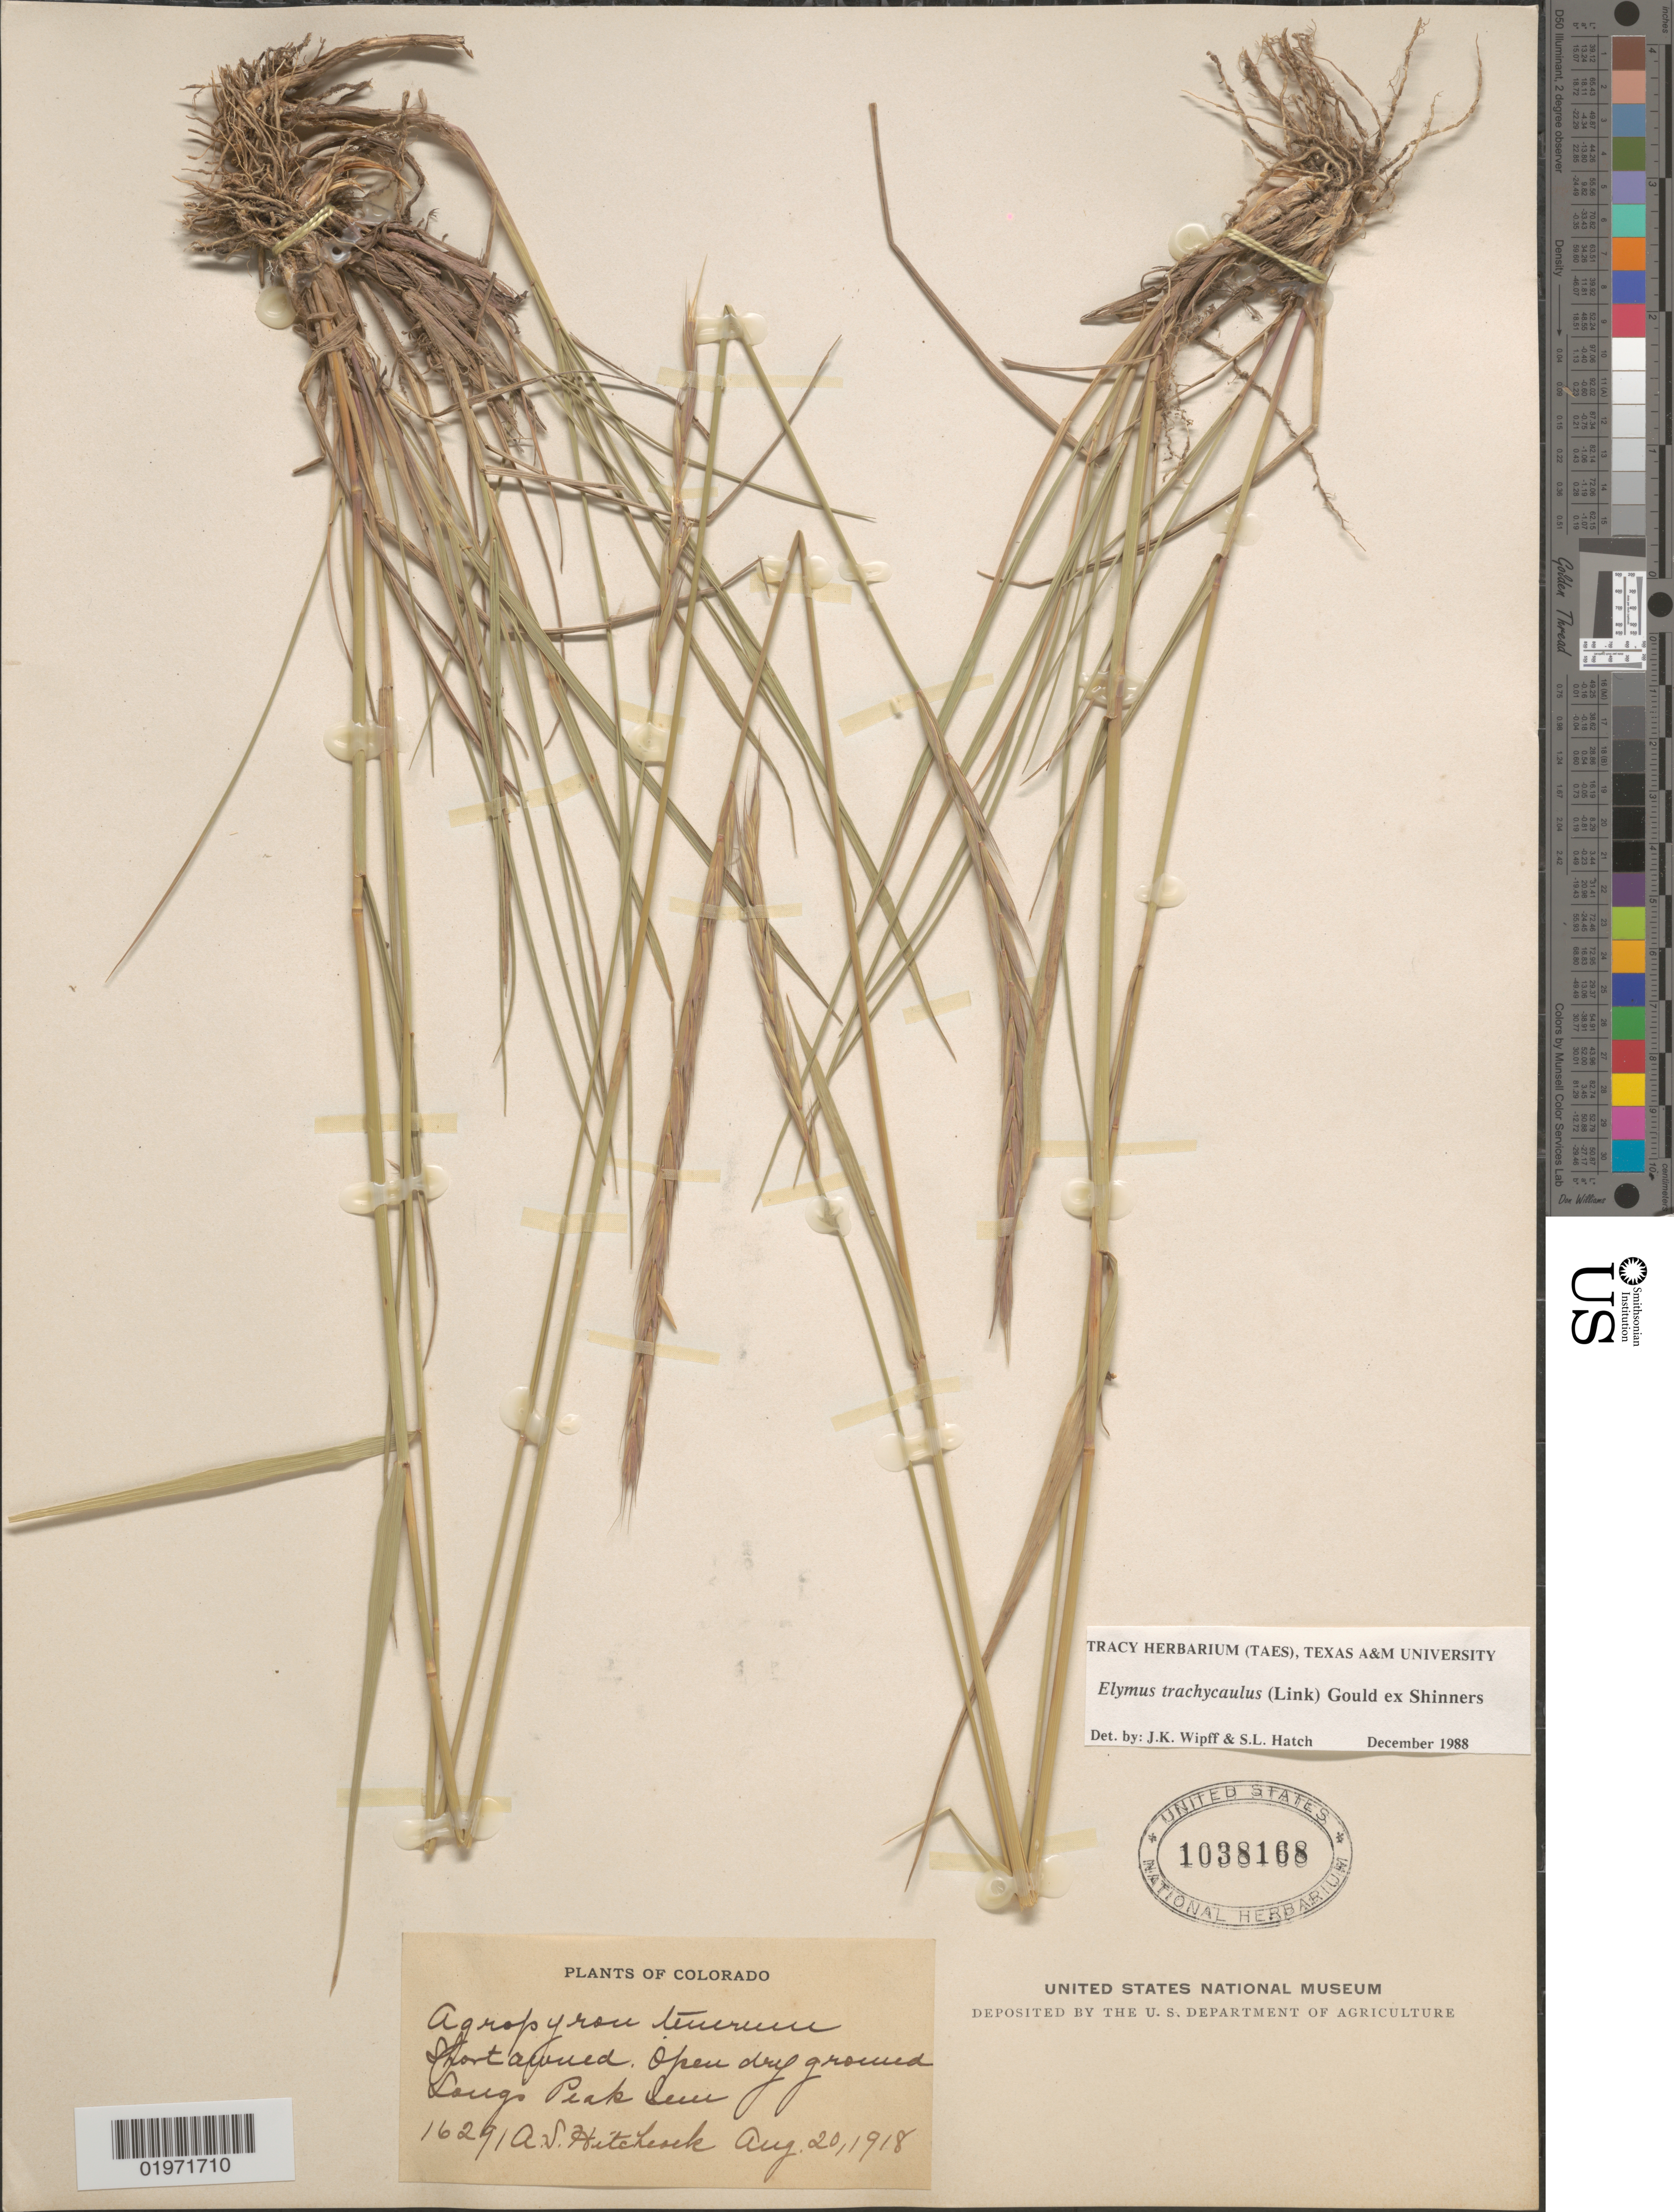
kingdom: Plantae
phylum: Tracheophyta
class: Liliopsida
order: Poales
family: Poaceae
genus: Elymus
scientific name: Elymus trachycaulus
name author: (Link) Gould ex Shinners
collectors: A. S. Hitchcock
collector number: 16291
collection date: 1918-08-20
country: United States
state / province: Colorado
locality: Open dry ground, Long's Peak Inn.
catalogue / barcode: US 1038168